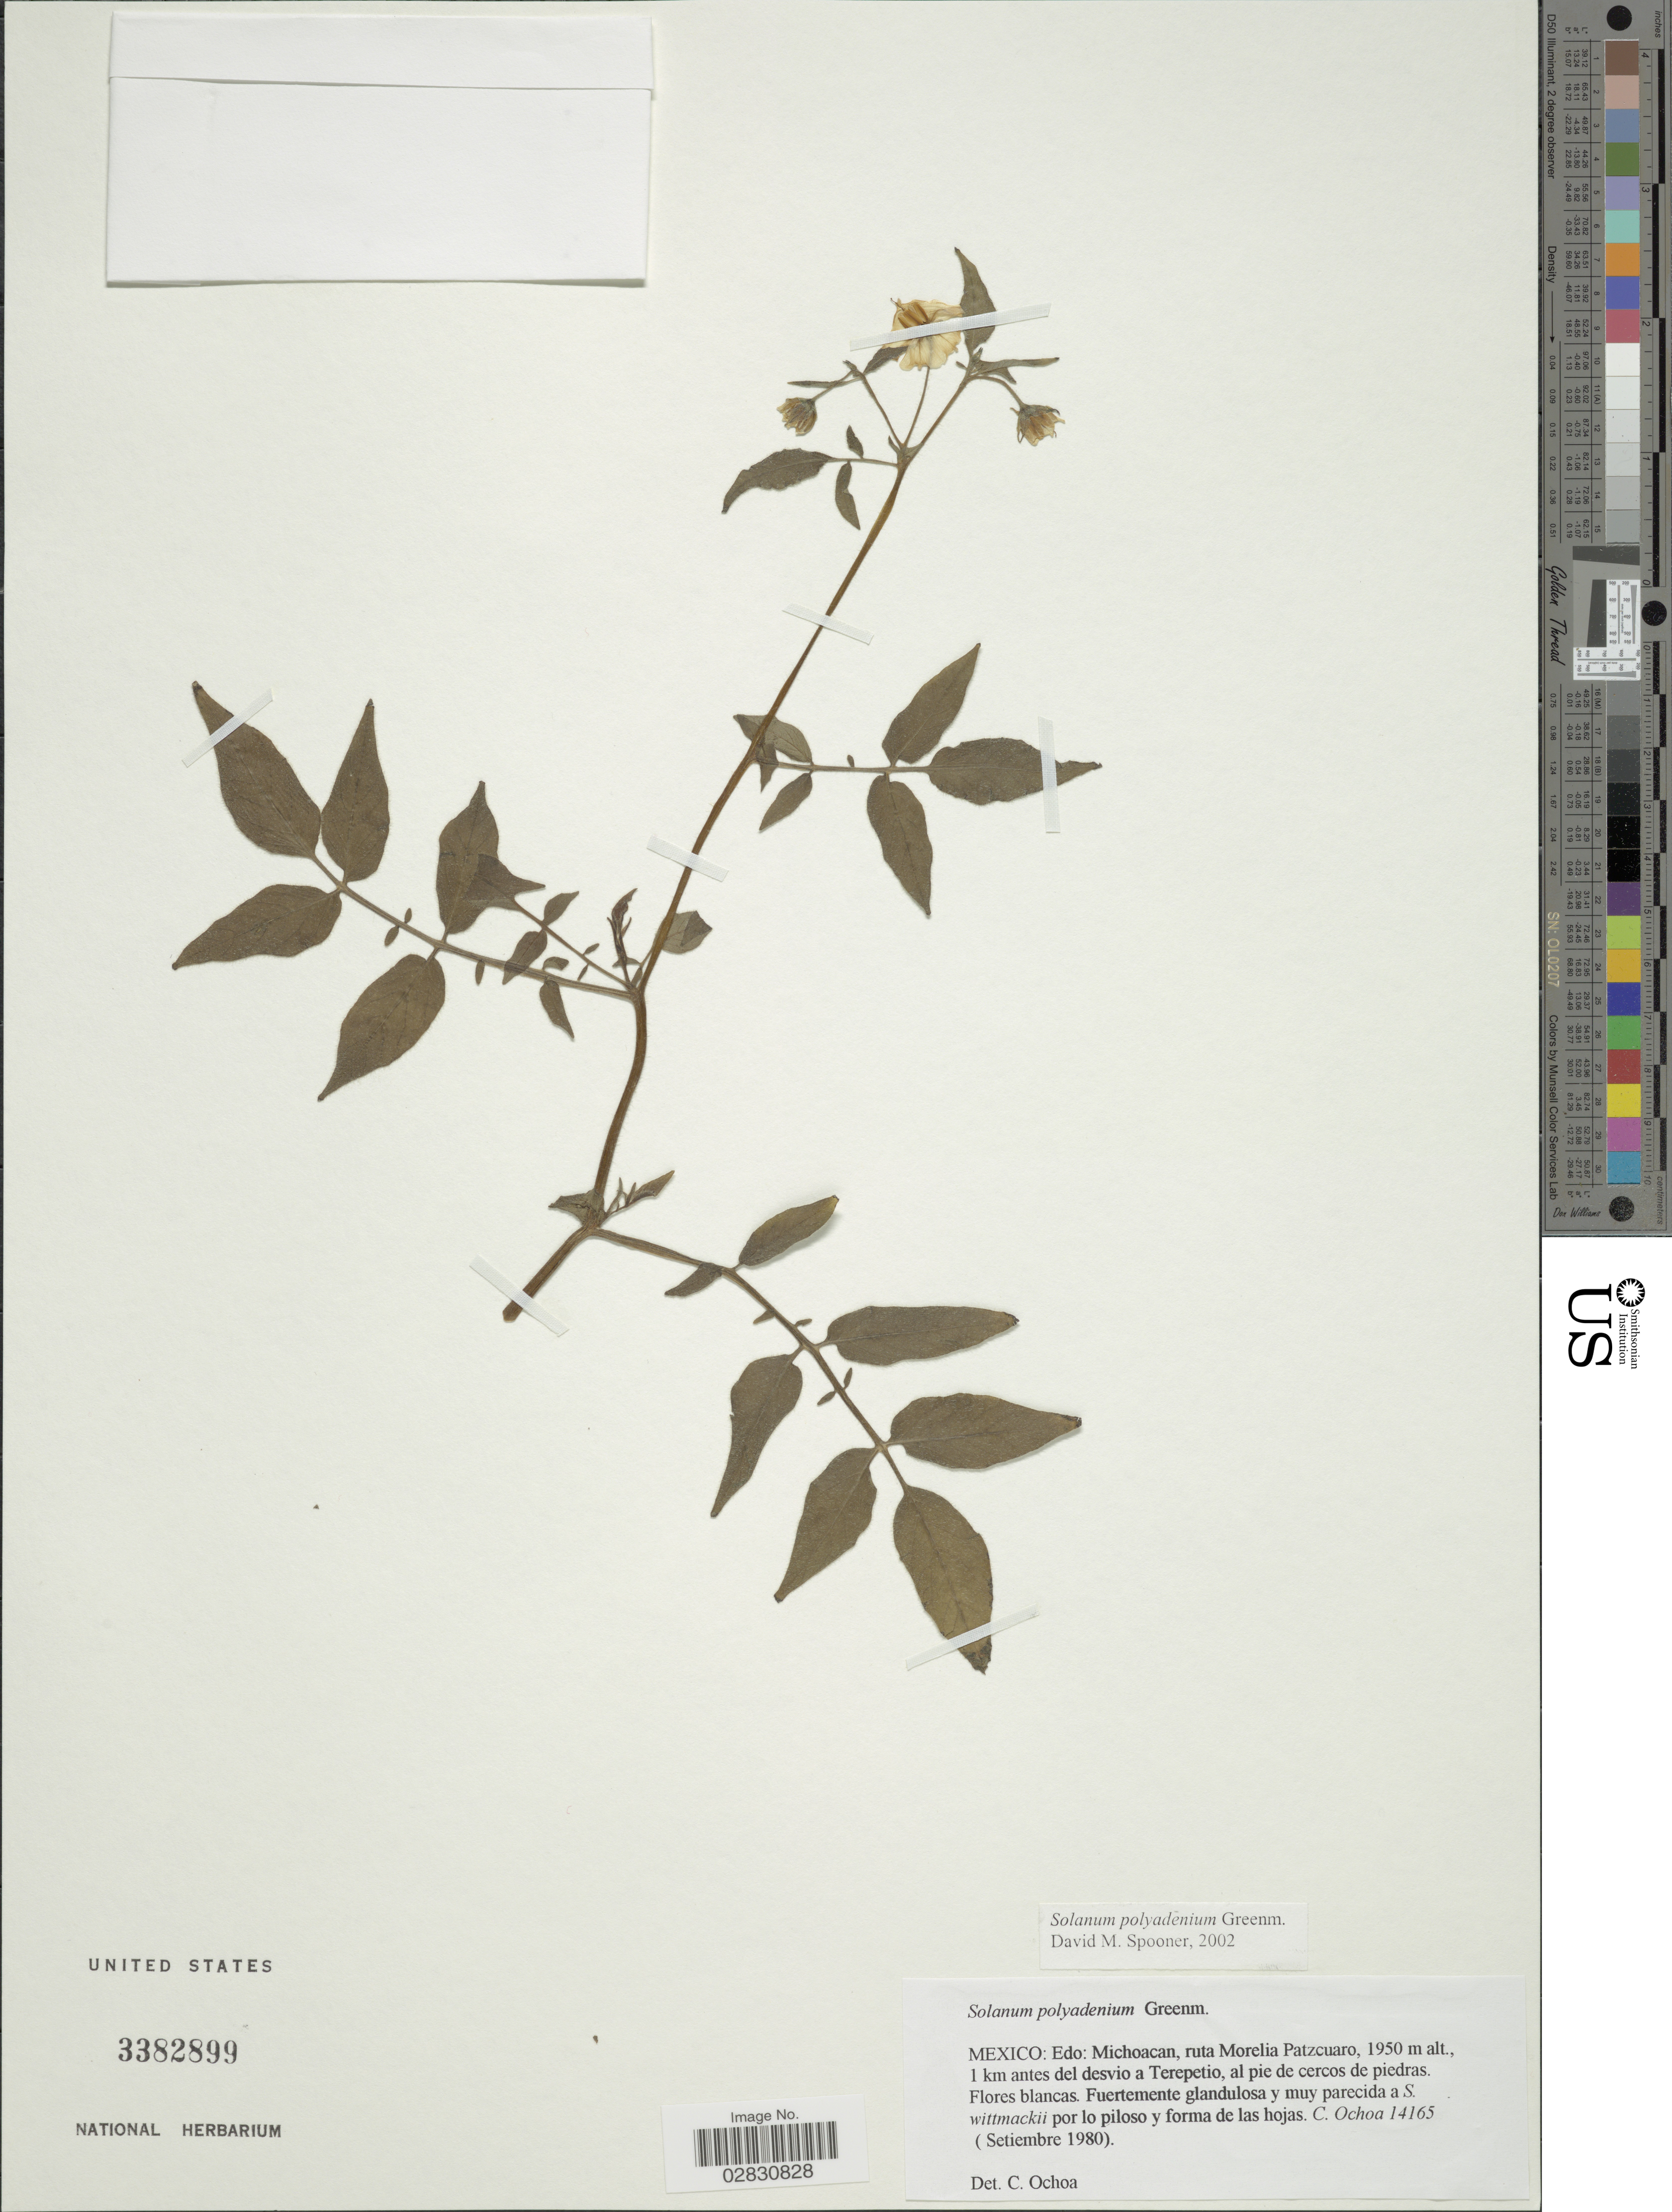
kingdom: Plantae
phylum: Tracheophyta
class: Magnoliopsida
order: Solanales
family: Solanaceae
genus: Solanum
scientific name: Solanum polyadenium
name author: Greenm.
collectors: C. Ochoa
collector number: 14165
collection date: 1980-09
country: Mexico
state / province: Michoacán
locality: Edo: Michoacan, ruta Morelia Patzcuaro, 1 km antes del desvio a Terepetio, al pie de cercos de piedra.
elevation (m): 1950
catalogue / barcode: US 3382899